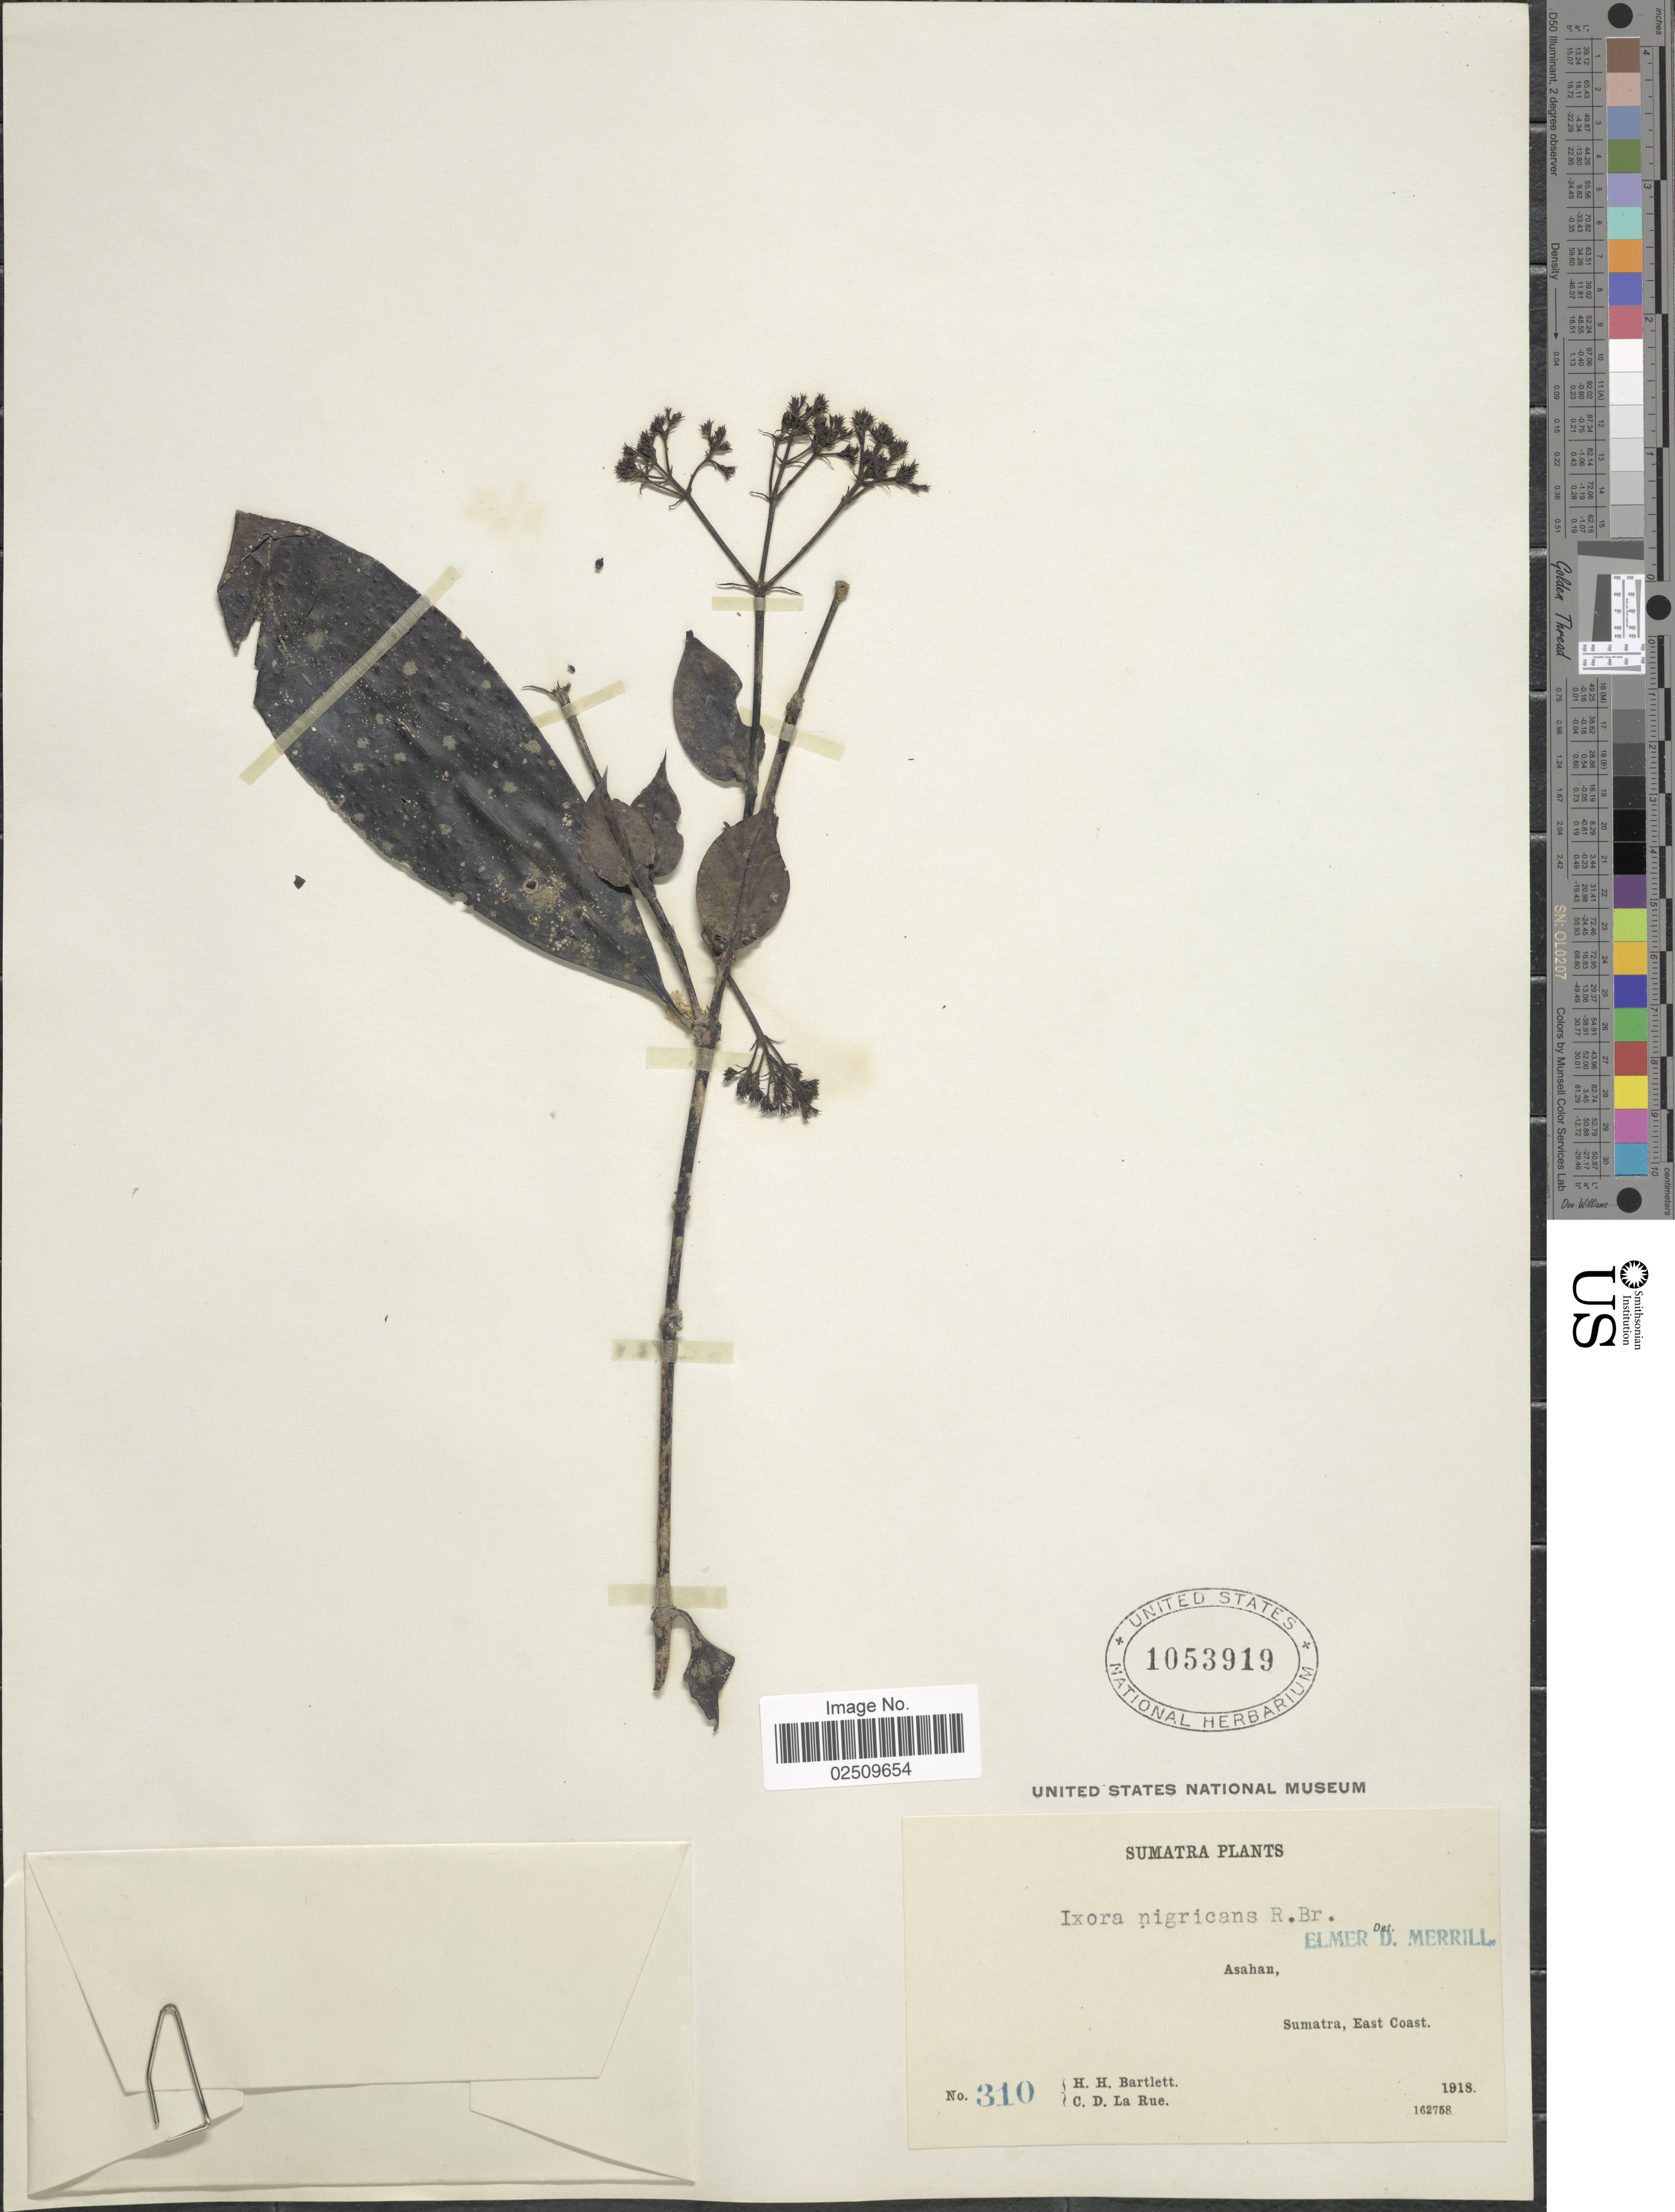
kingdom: Plantae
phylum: Tracheophyta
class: Magnoliopsida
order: Gentianales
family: Rubiaceae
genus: Ixora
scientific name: Ixora nigricans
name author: R. Br. ex Wight & Arn.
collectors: H. H. Bartlett & C. La Rue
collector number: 310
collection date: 1918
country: Indonesia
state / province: Sumatra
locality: Asahan, East Coast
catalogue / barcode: US 1053919